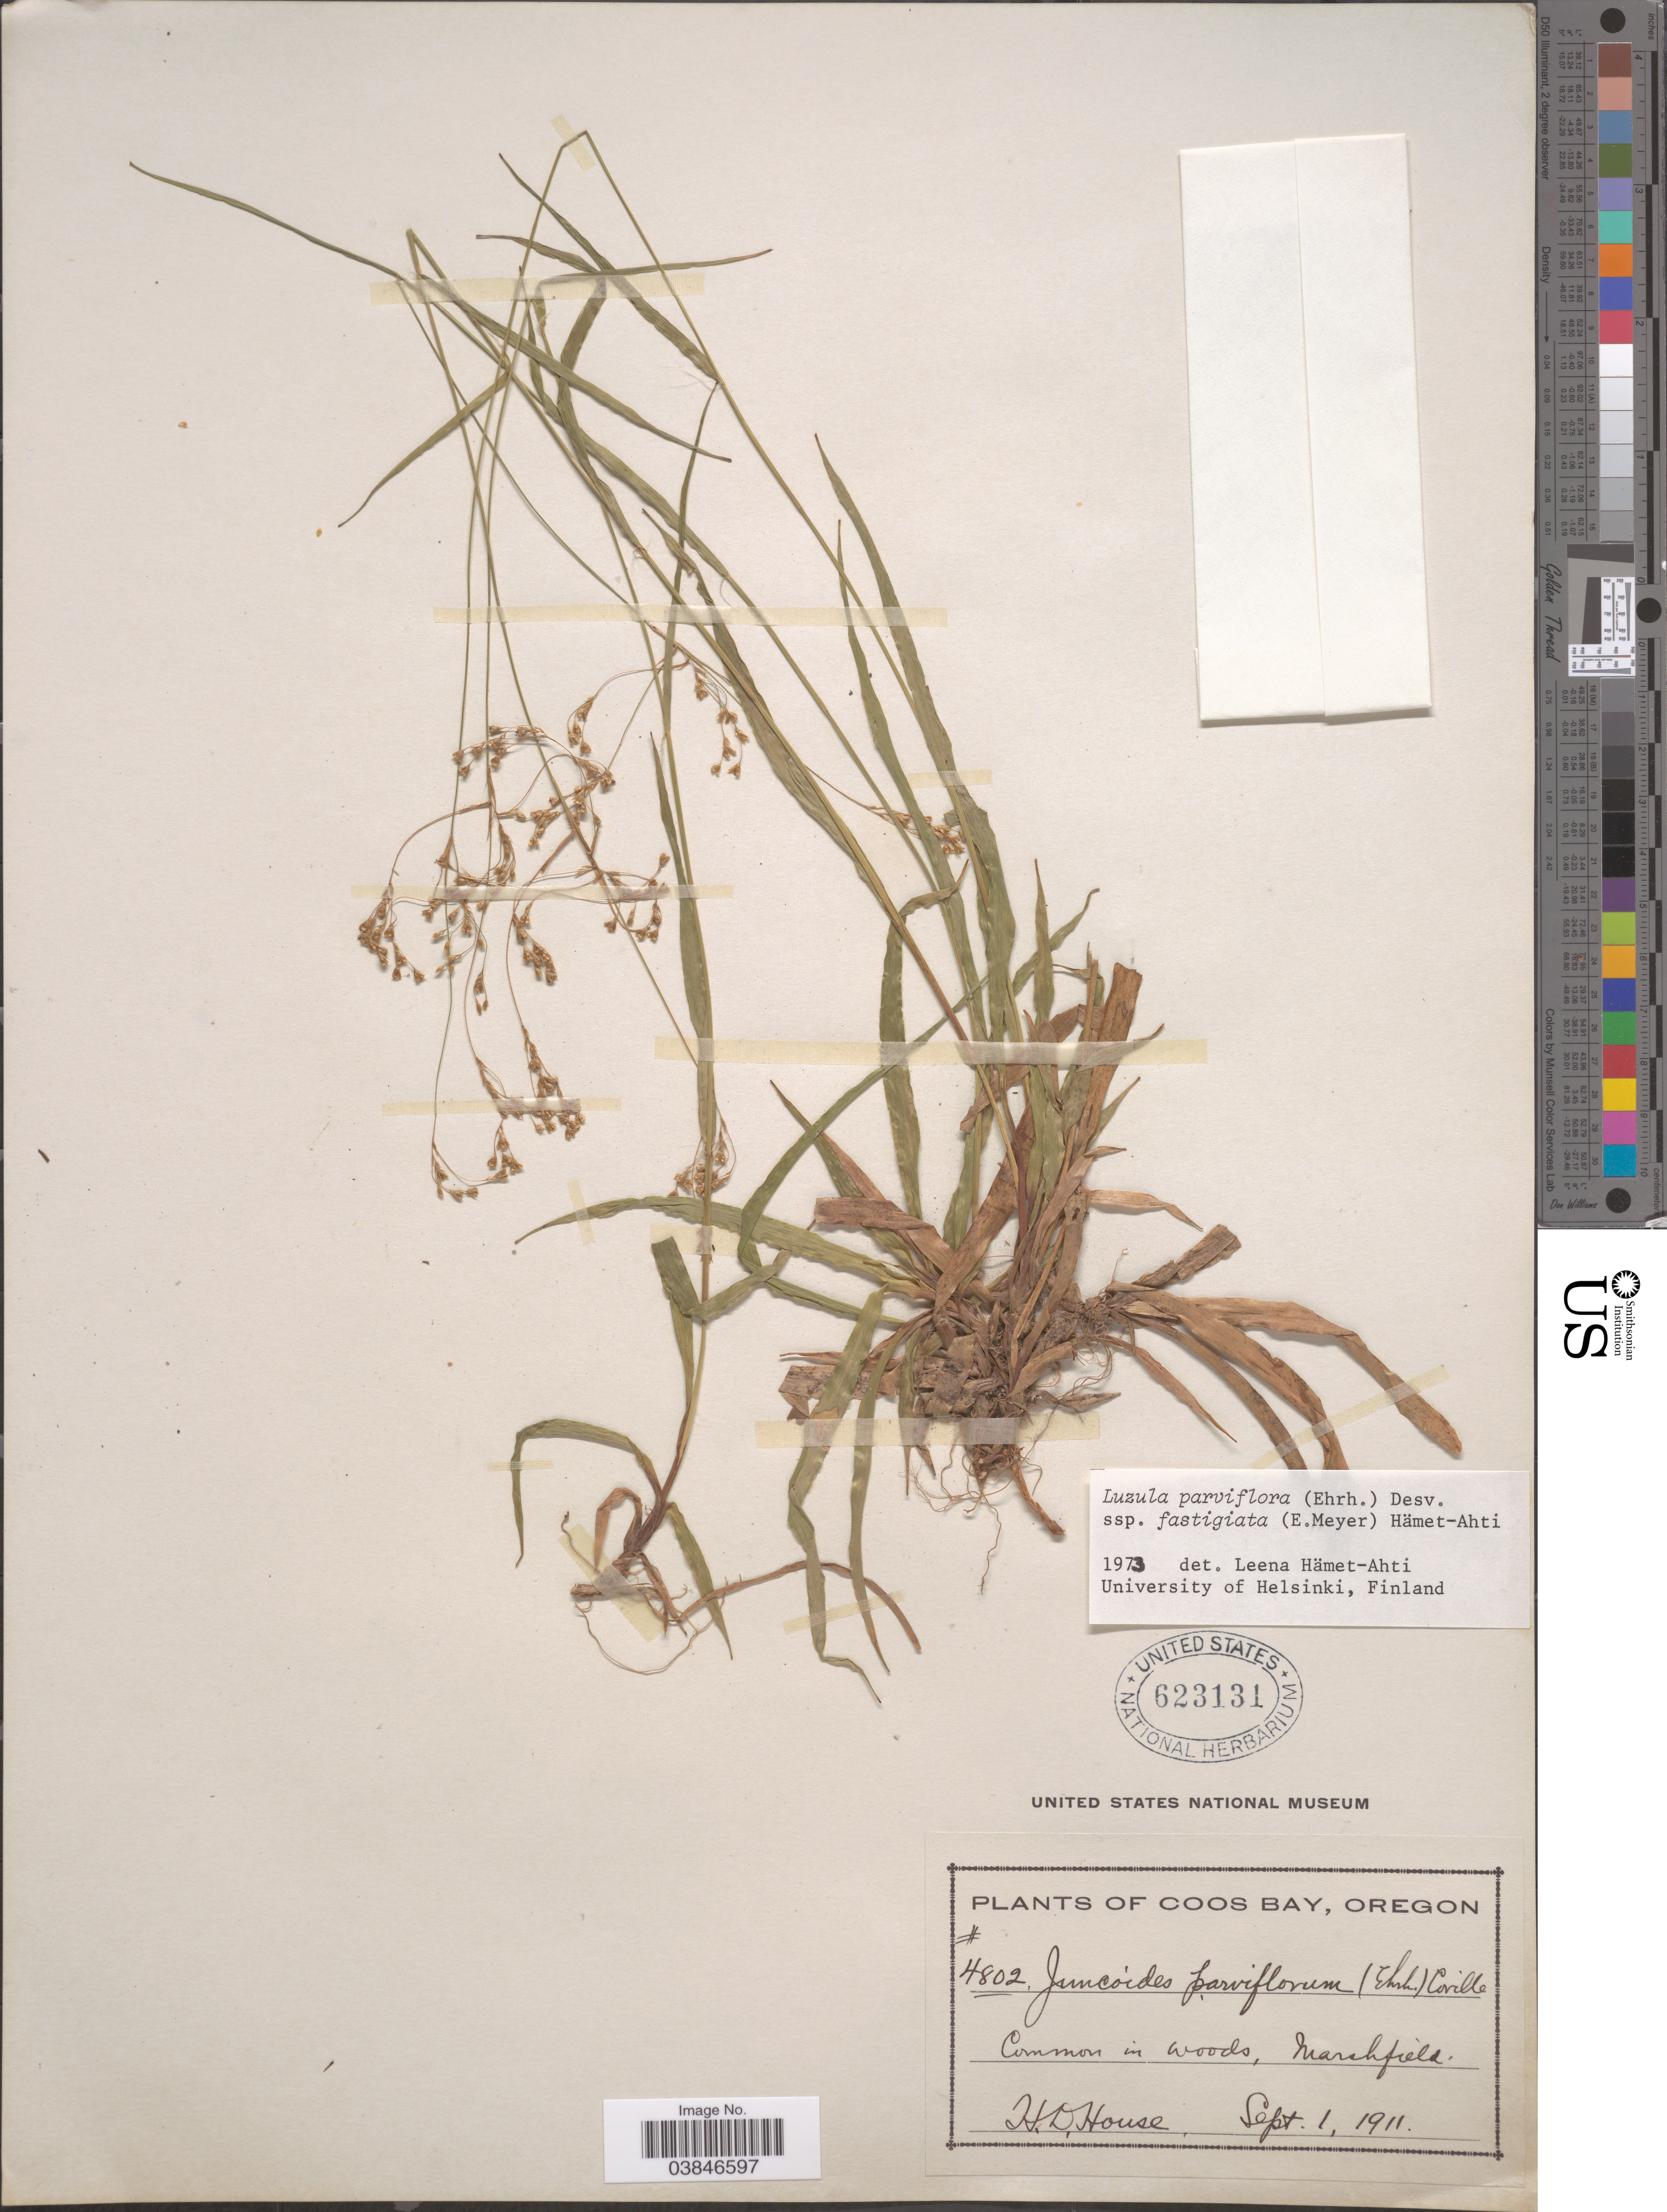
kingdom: Plantae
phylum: Tracheophyta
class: Liliopsida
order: Poales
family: Juncaceae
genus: Luzula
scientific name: Luzula parviflora subsp. fastigiata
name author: Buchenau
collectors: H. D. House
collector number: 4802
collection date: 1911-09-01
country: United States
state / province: Oregon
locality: Coos Bay. Common in woods, Marshfield.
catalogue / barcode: US 623131